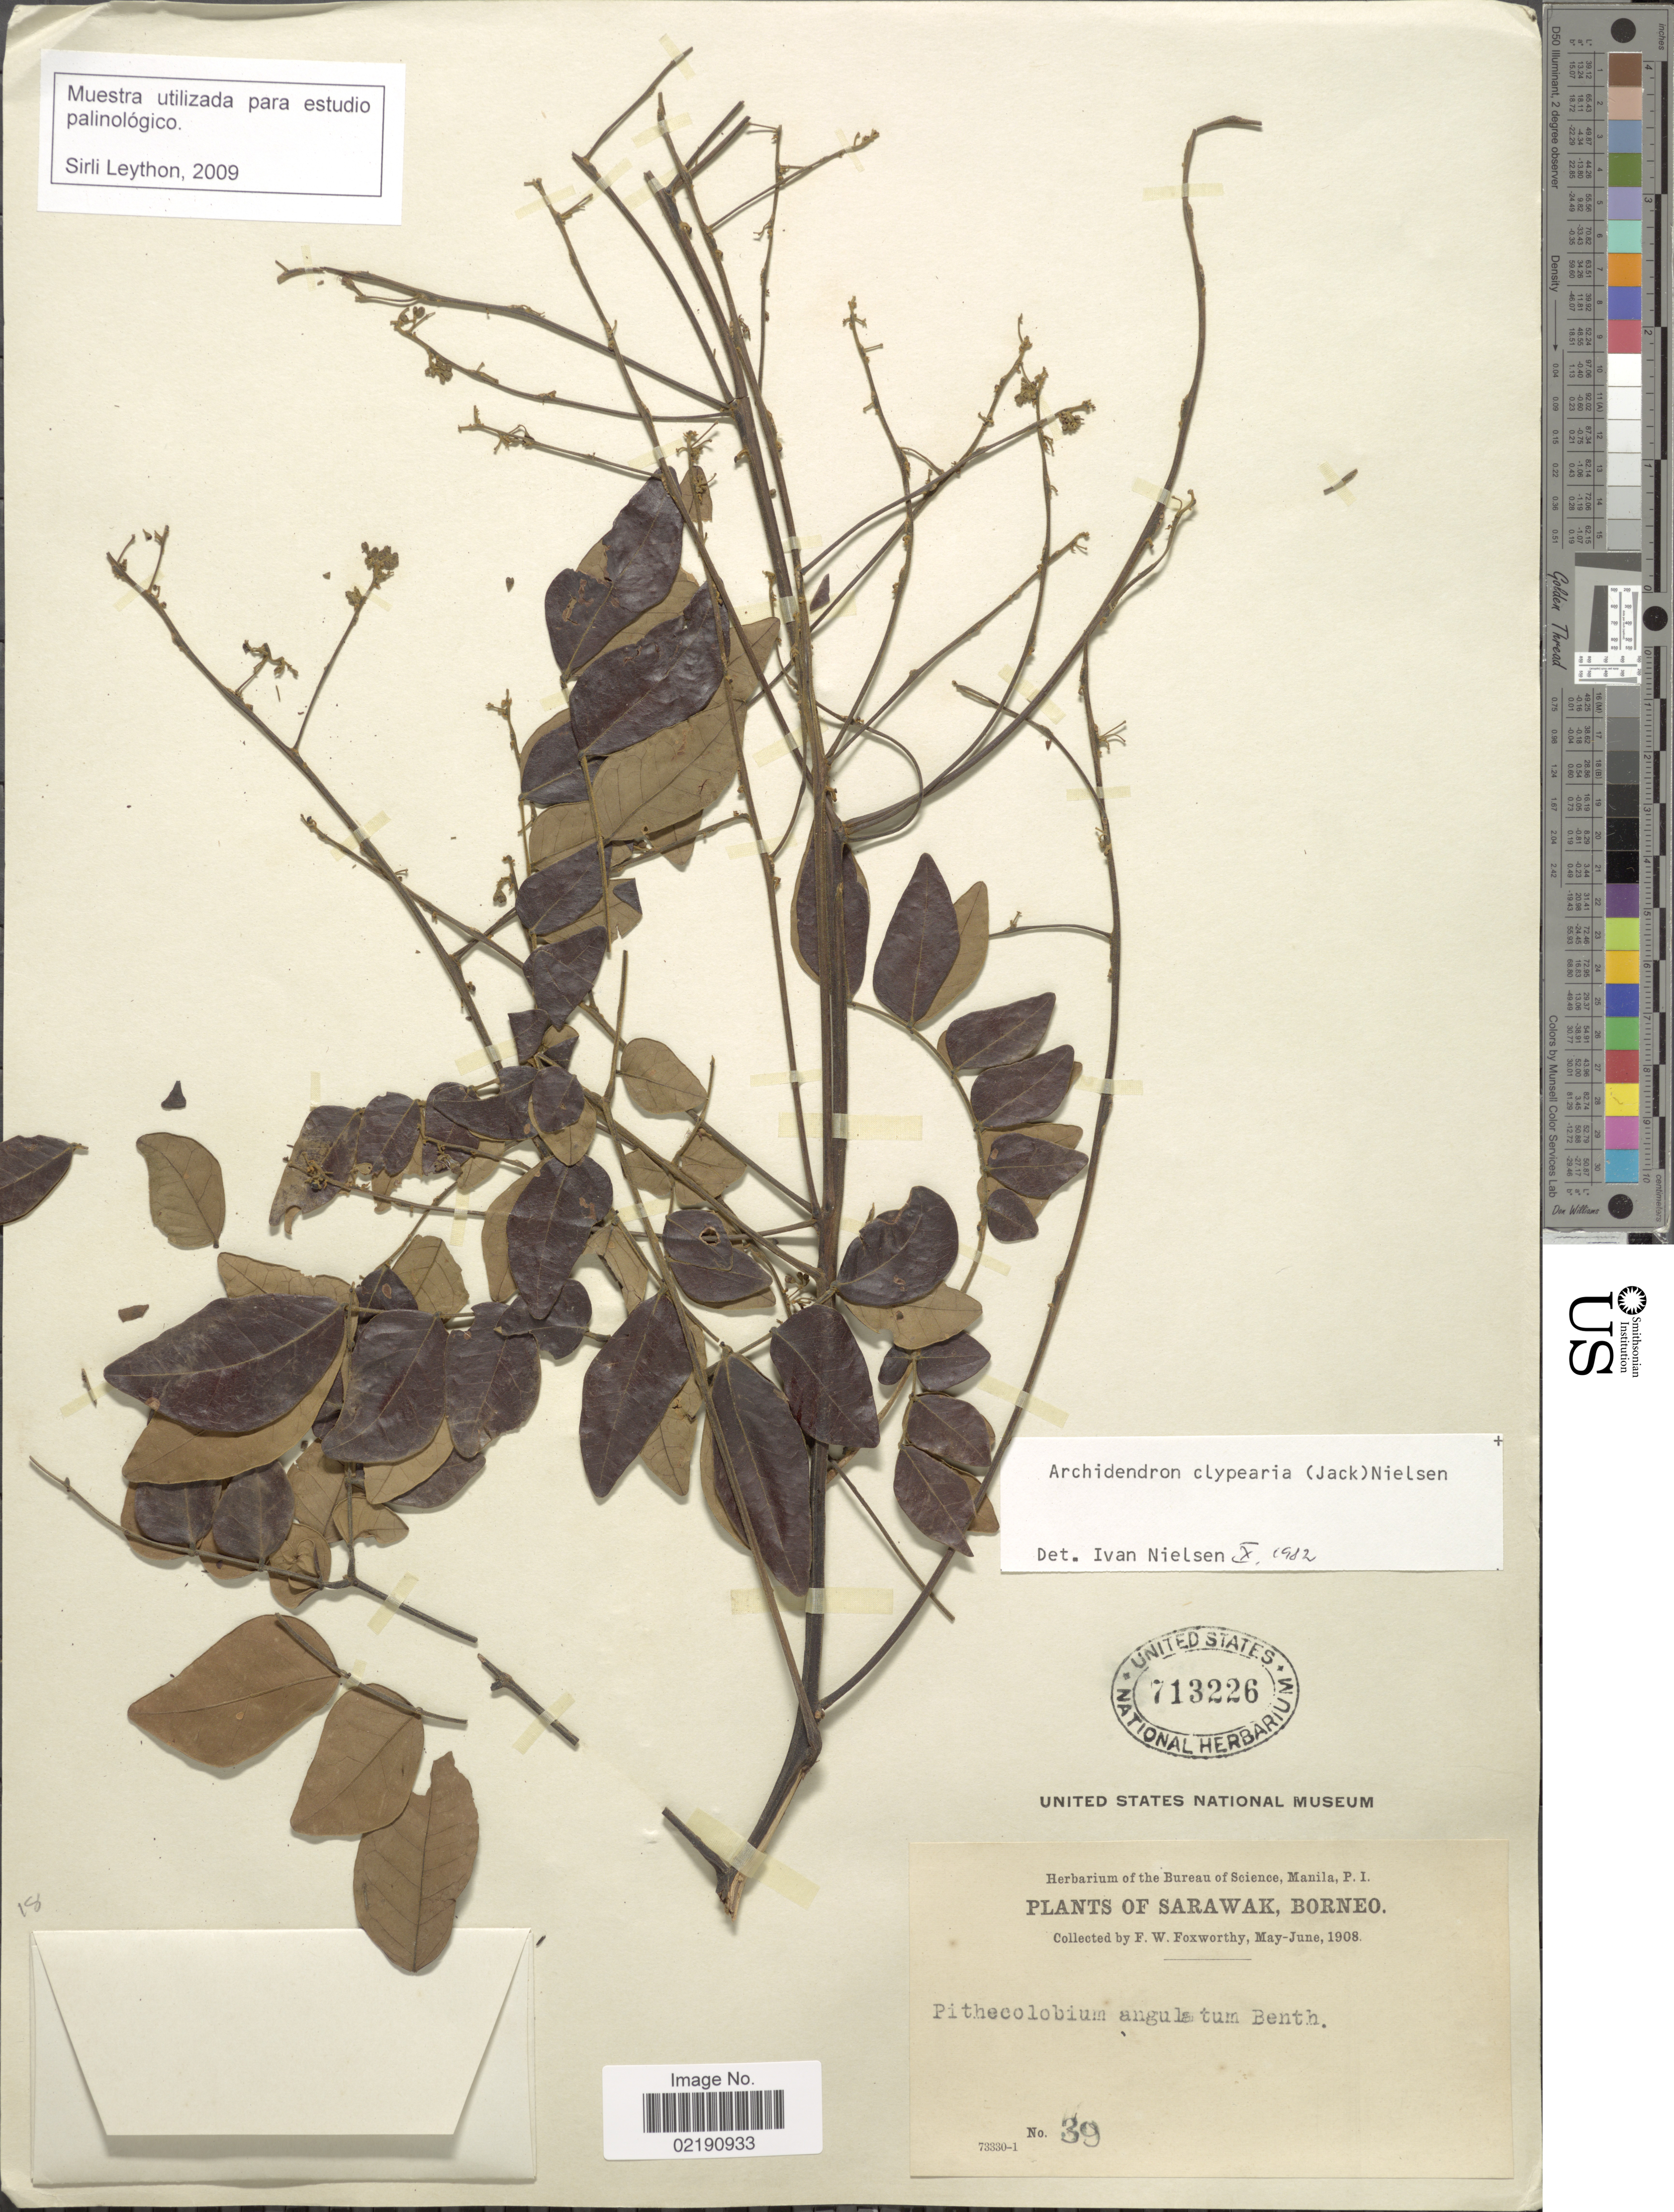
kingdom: Plantae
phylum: Tracheophyta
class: Magnoliopsida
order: Fabales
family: Fabaceae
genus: Archidendron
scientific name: Archidendron clypearia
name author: (Jack) I.C. Nielsen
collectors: F. W. Foxworthy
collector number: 39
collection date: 1908-05/1908-06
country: Malaysia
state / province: Sarawak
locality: Borneo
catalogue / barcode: US 713226